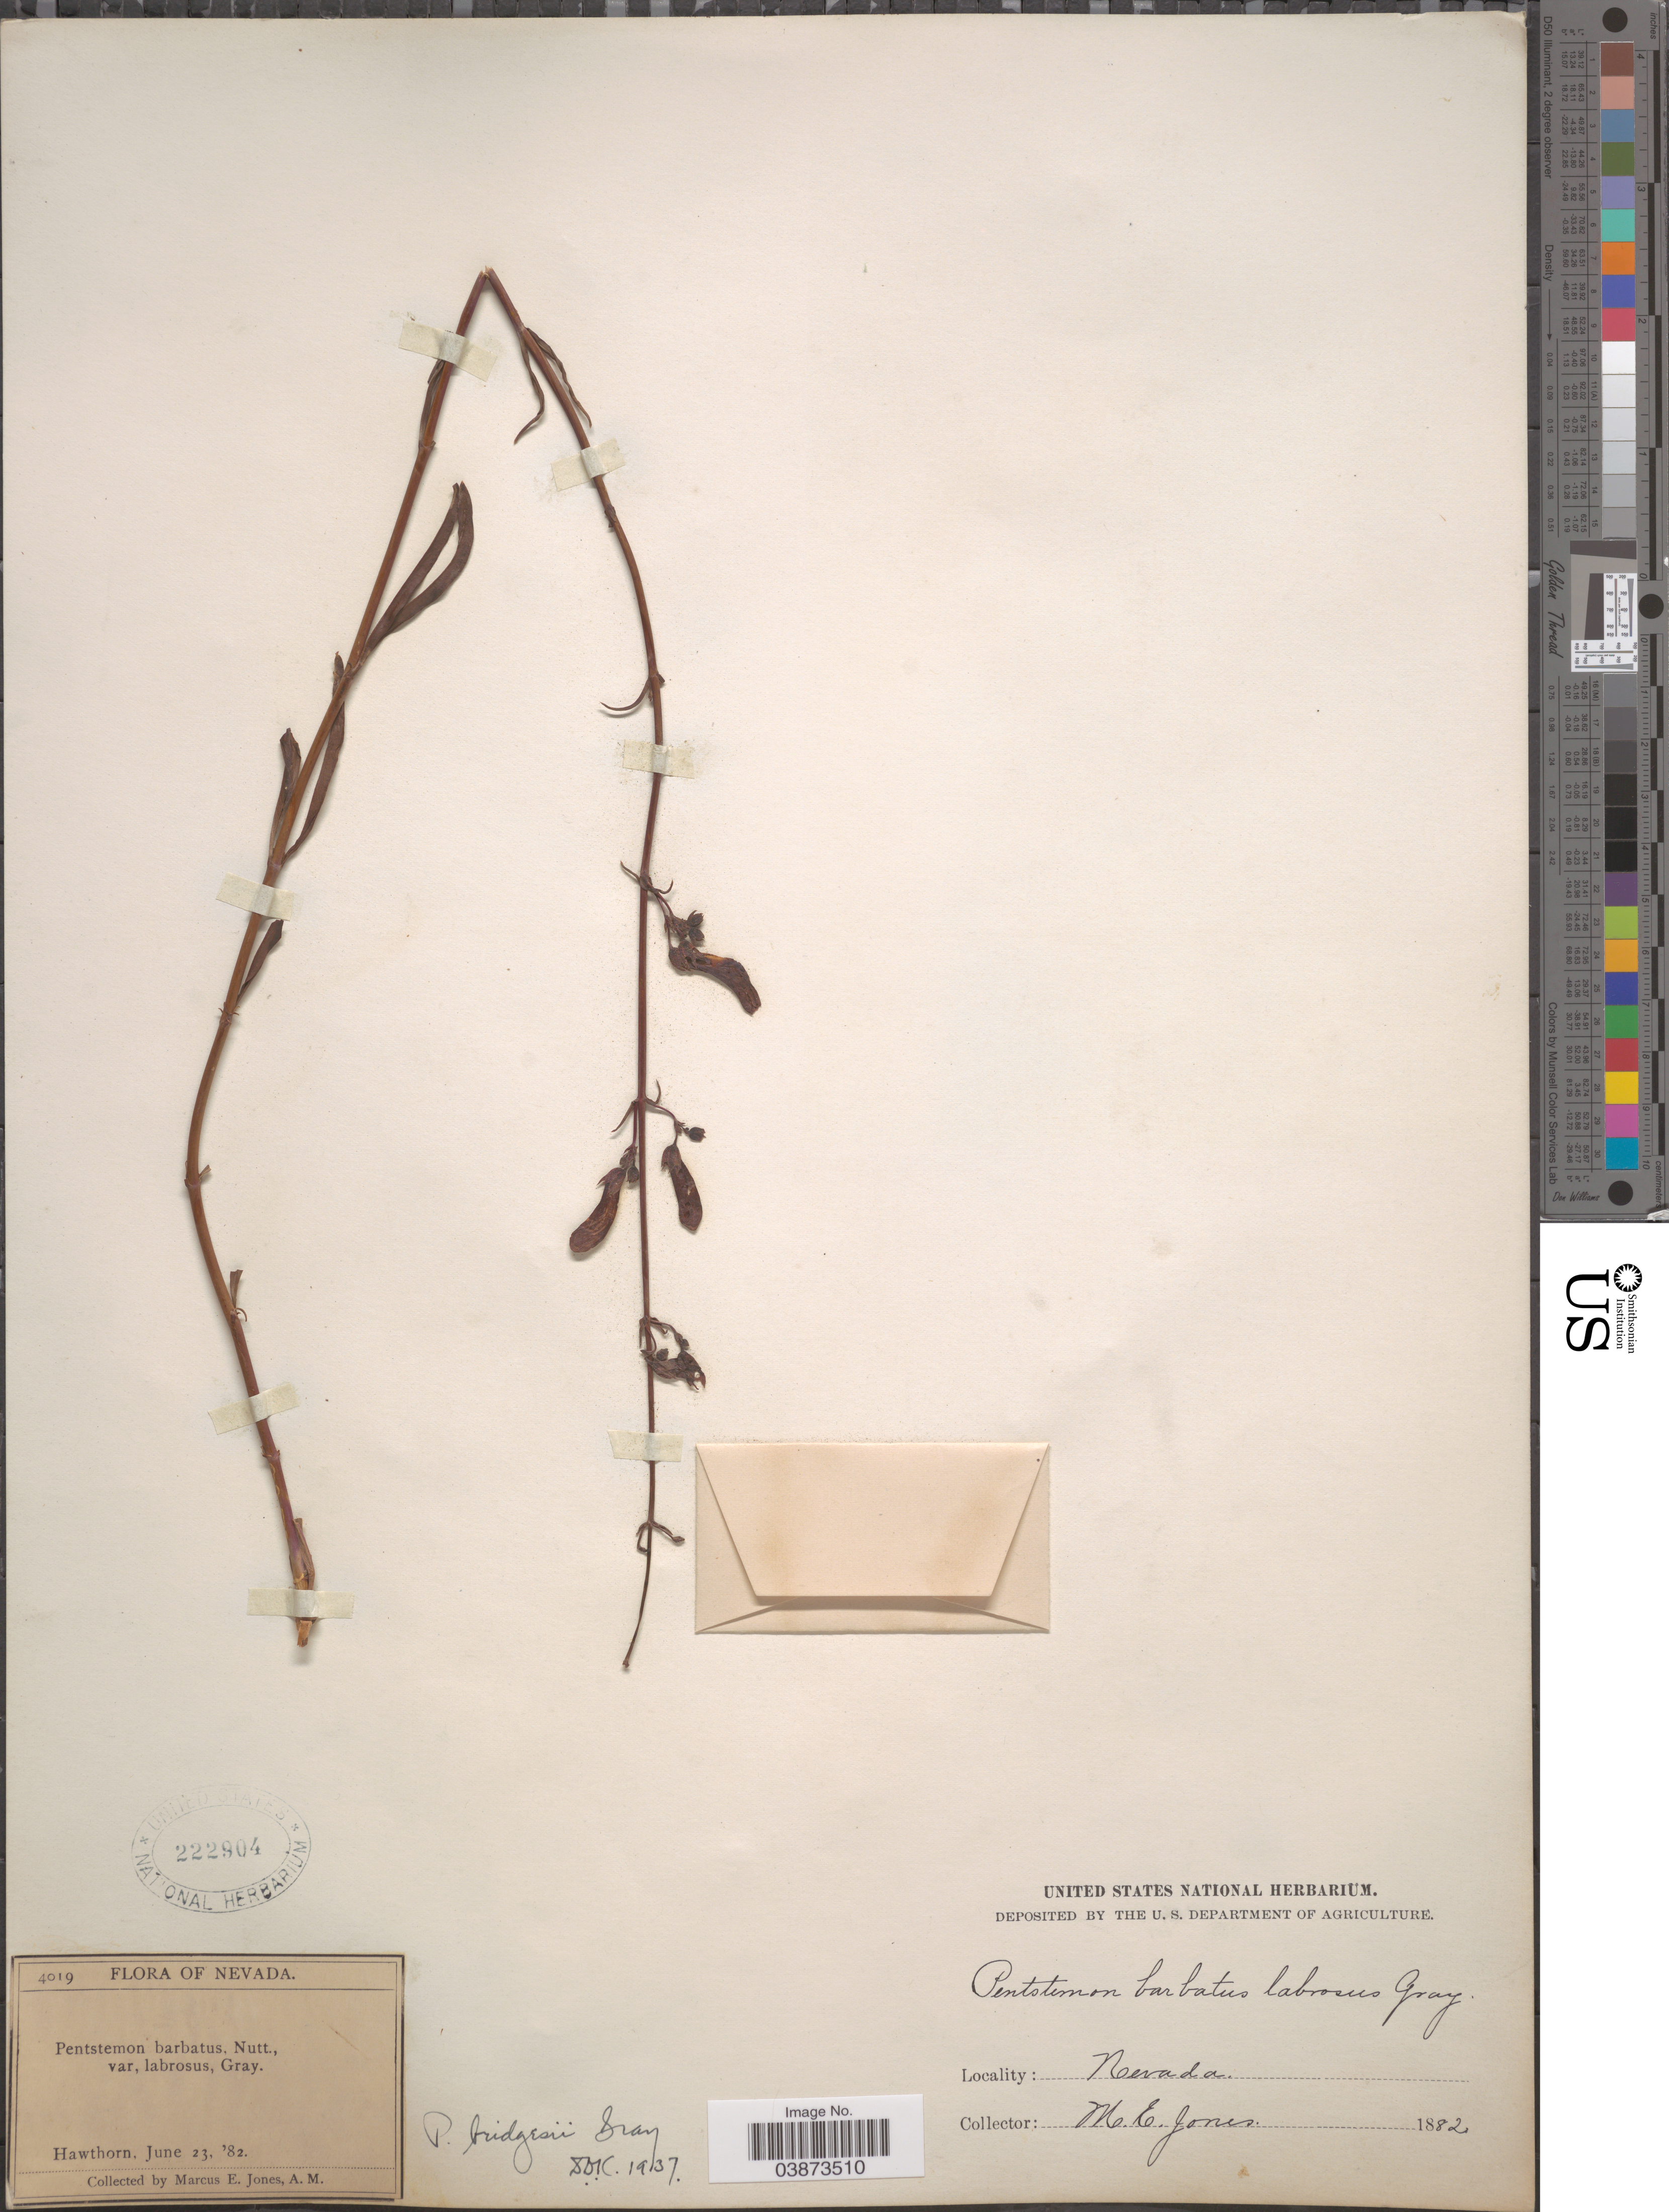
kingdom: Plantae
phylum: Tracheophyta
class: Magnoliopsida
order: Lamiales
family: Plantaginaceae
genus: Penstemon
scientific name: Penstemon bridgesii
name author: A. Gray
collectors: M. E. Jones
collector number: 4019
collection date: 1882-06-23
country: United States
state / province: Nevada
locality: Hawthorn.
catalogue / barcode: US 222904